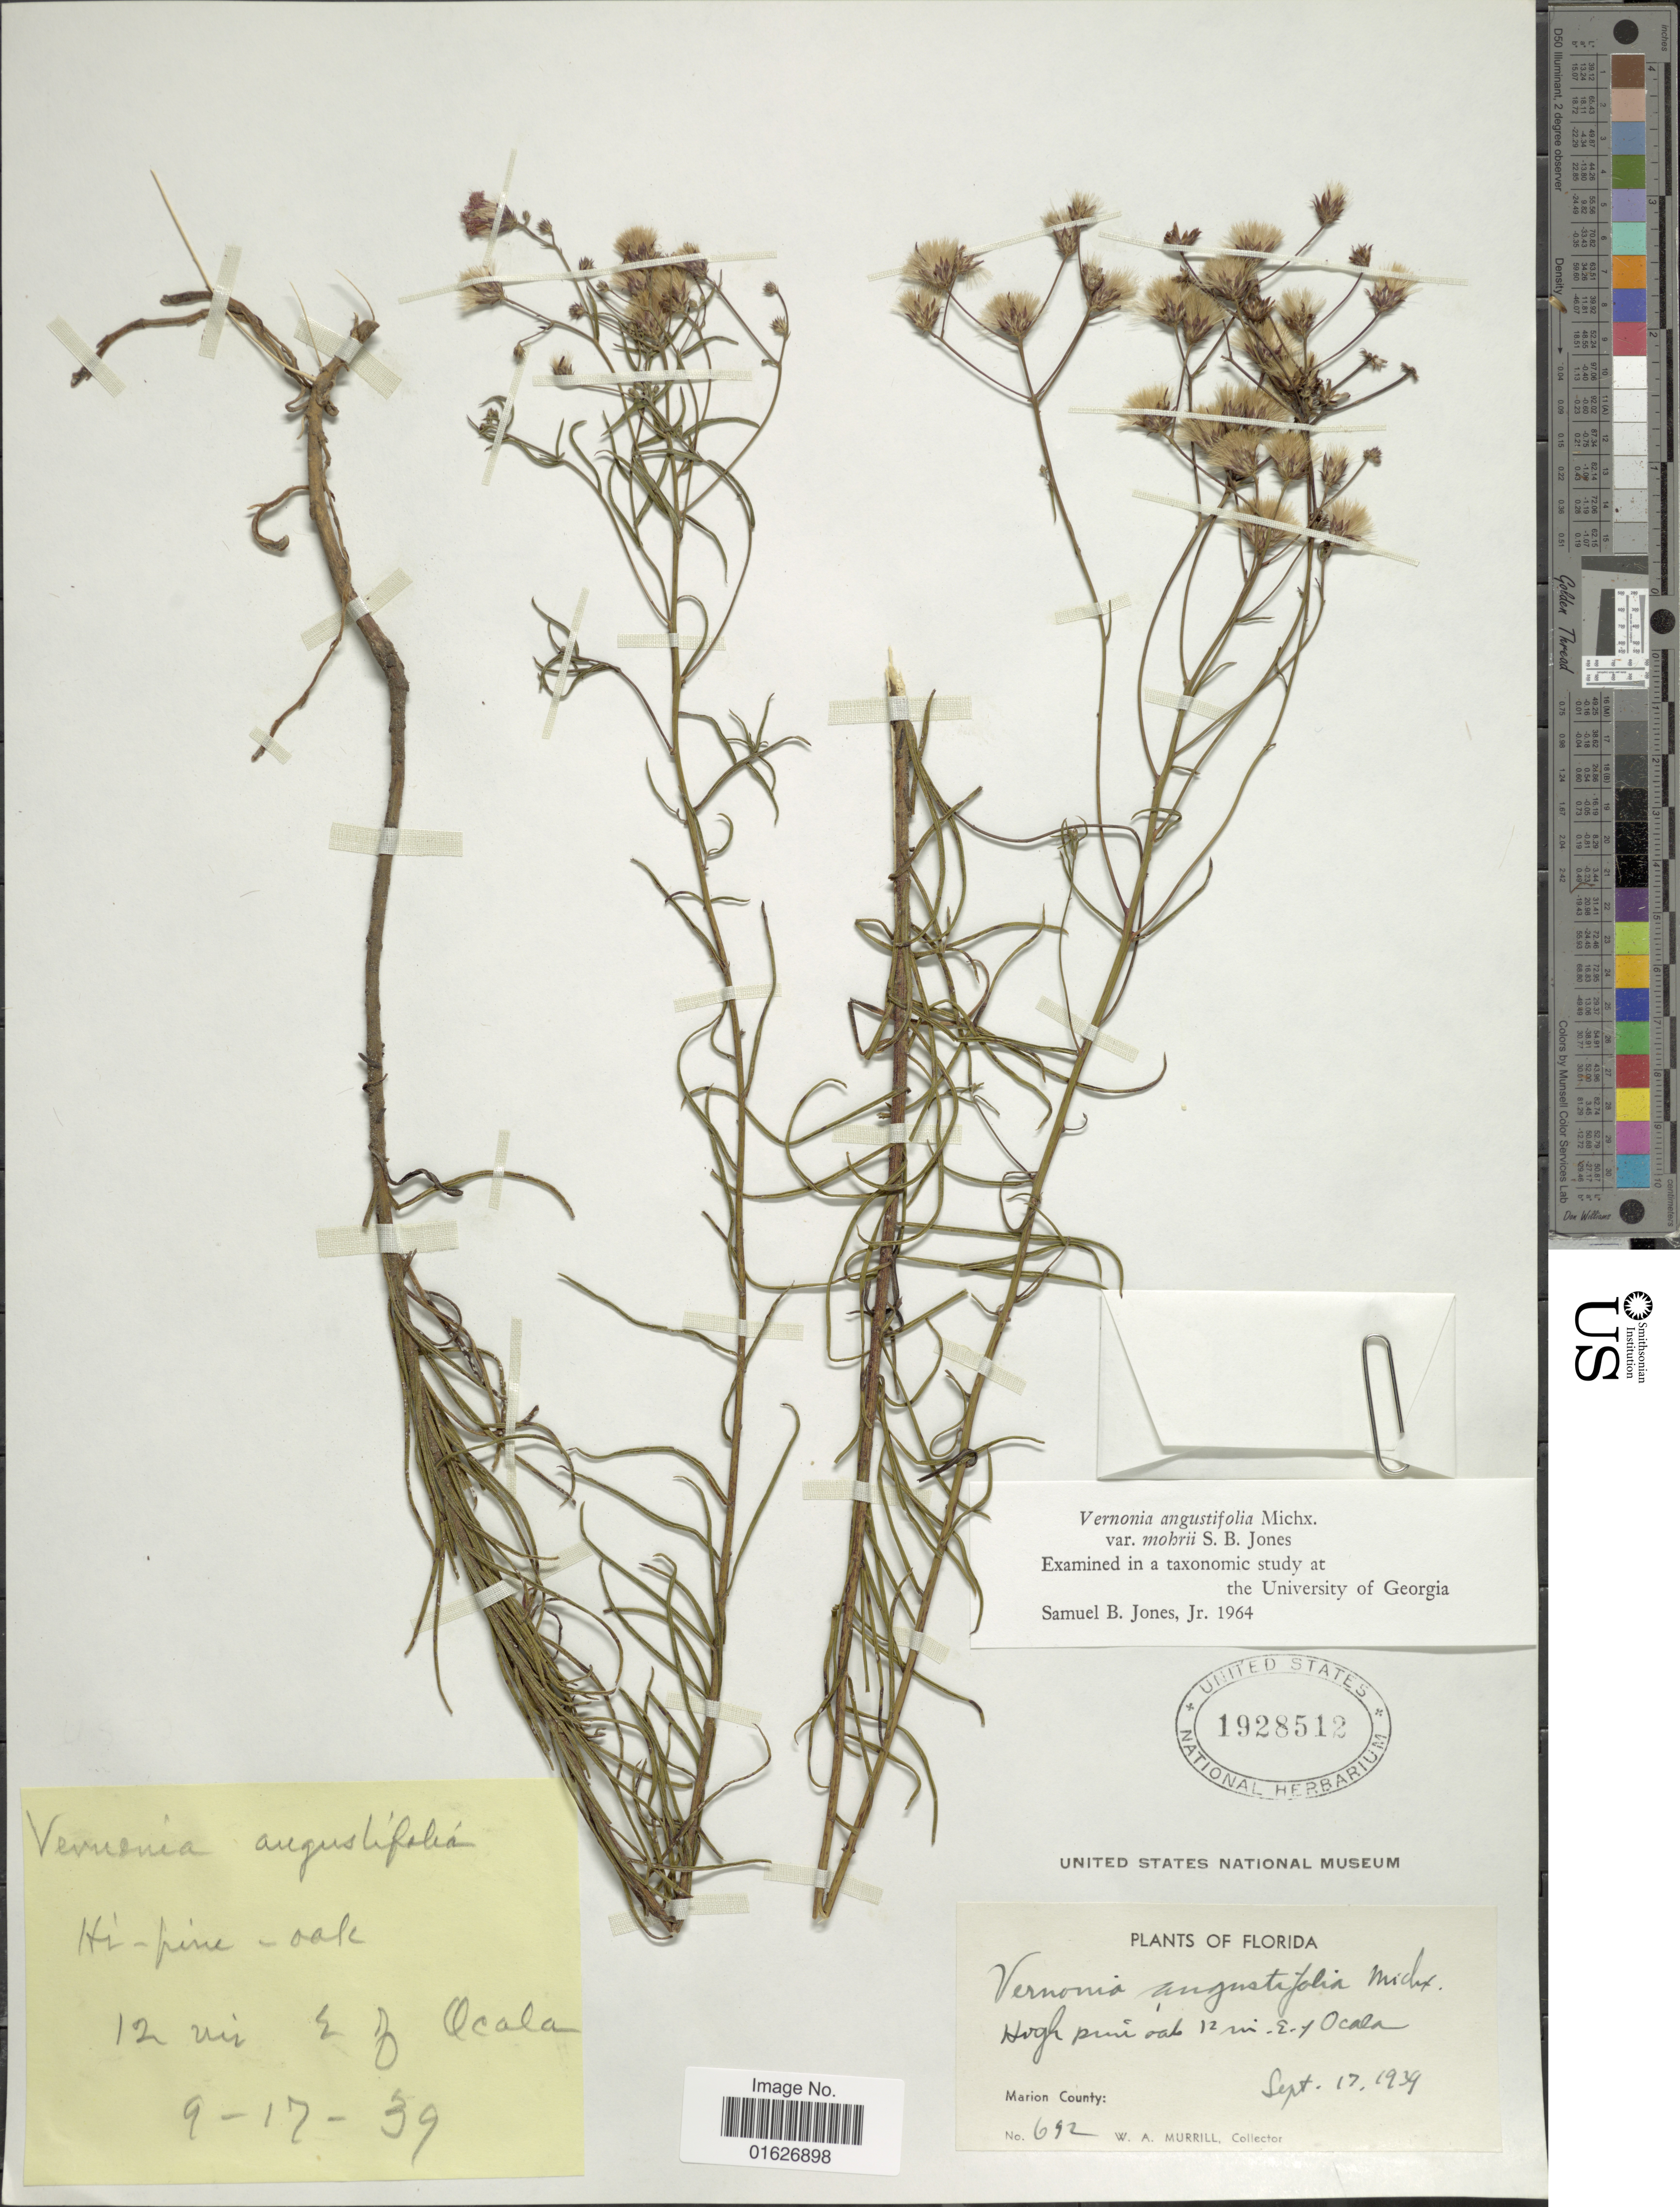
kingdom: Plantae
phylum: Tracheophyta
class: Magnoliopsida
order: Asterales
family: Asteraceae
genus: Vernonia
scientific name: Vernonia angustifolia var. mohrii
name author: S.B. Jones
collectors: W. A. Murrill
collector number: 692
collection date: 1939-09-17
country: United States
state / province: Florida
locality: Marion County, 12 mi. E. of Ocala.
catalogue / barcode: US 1928512